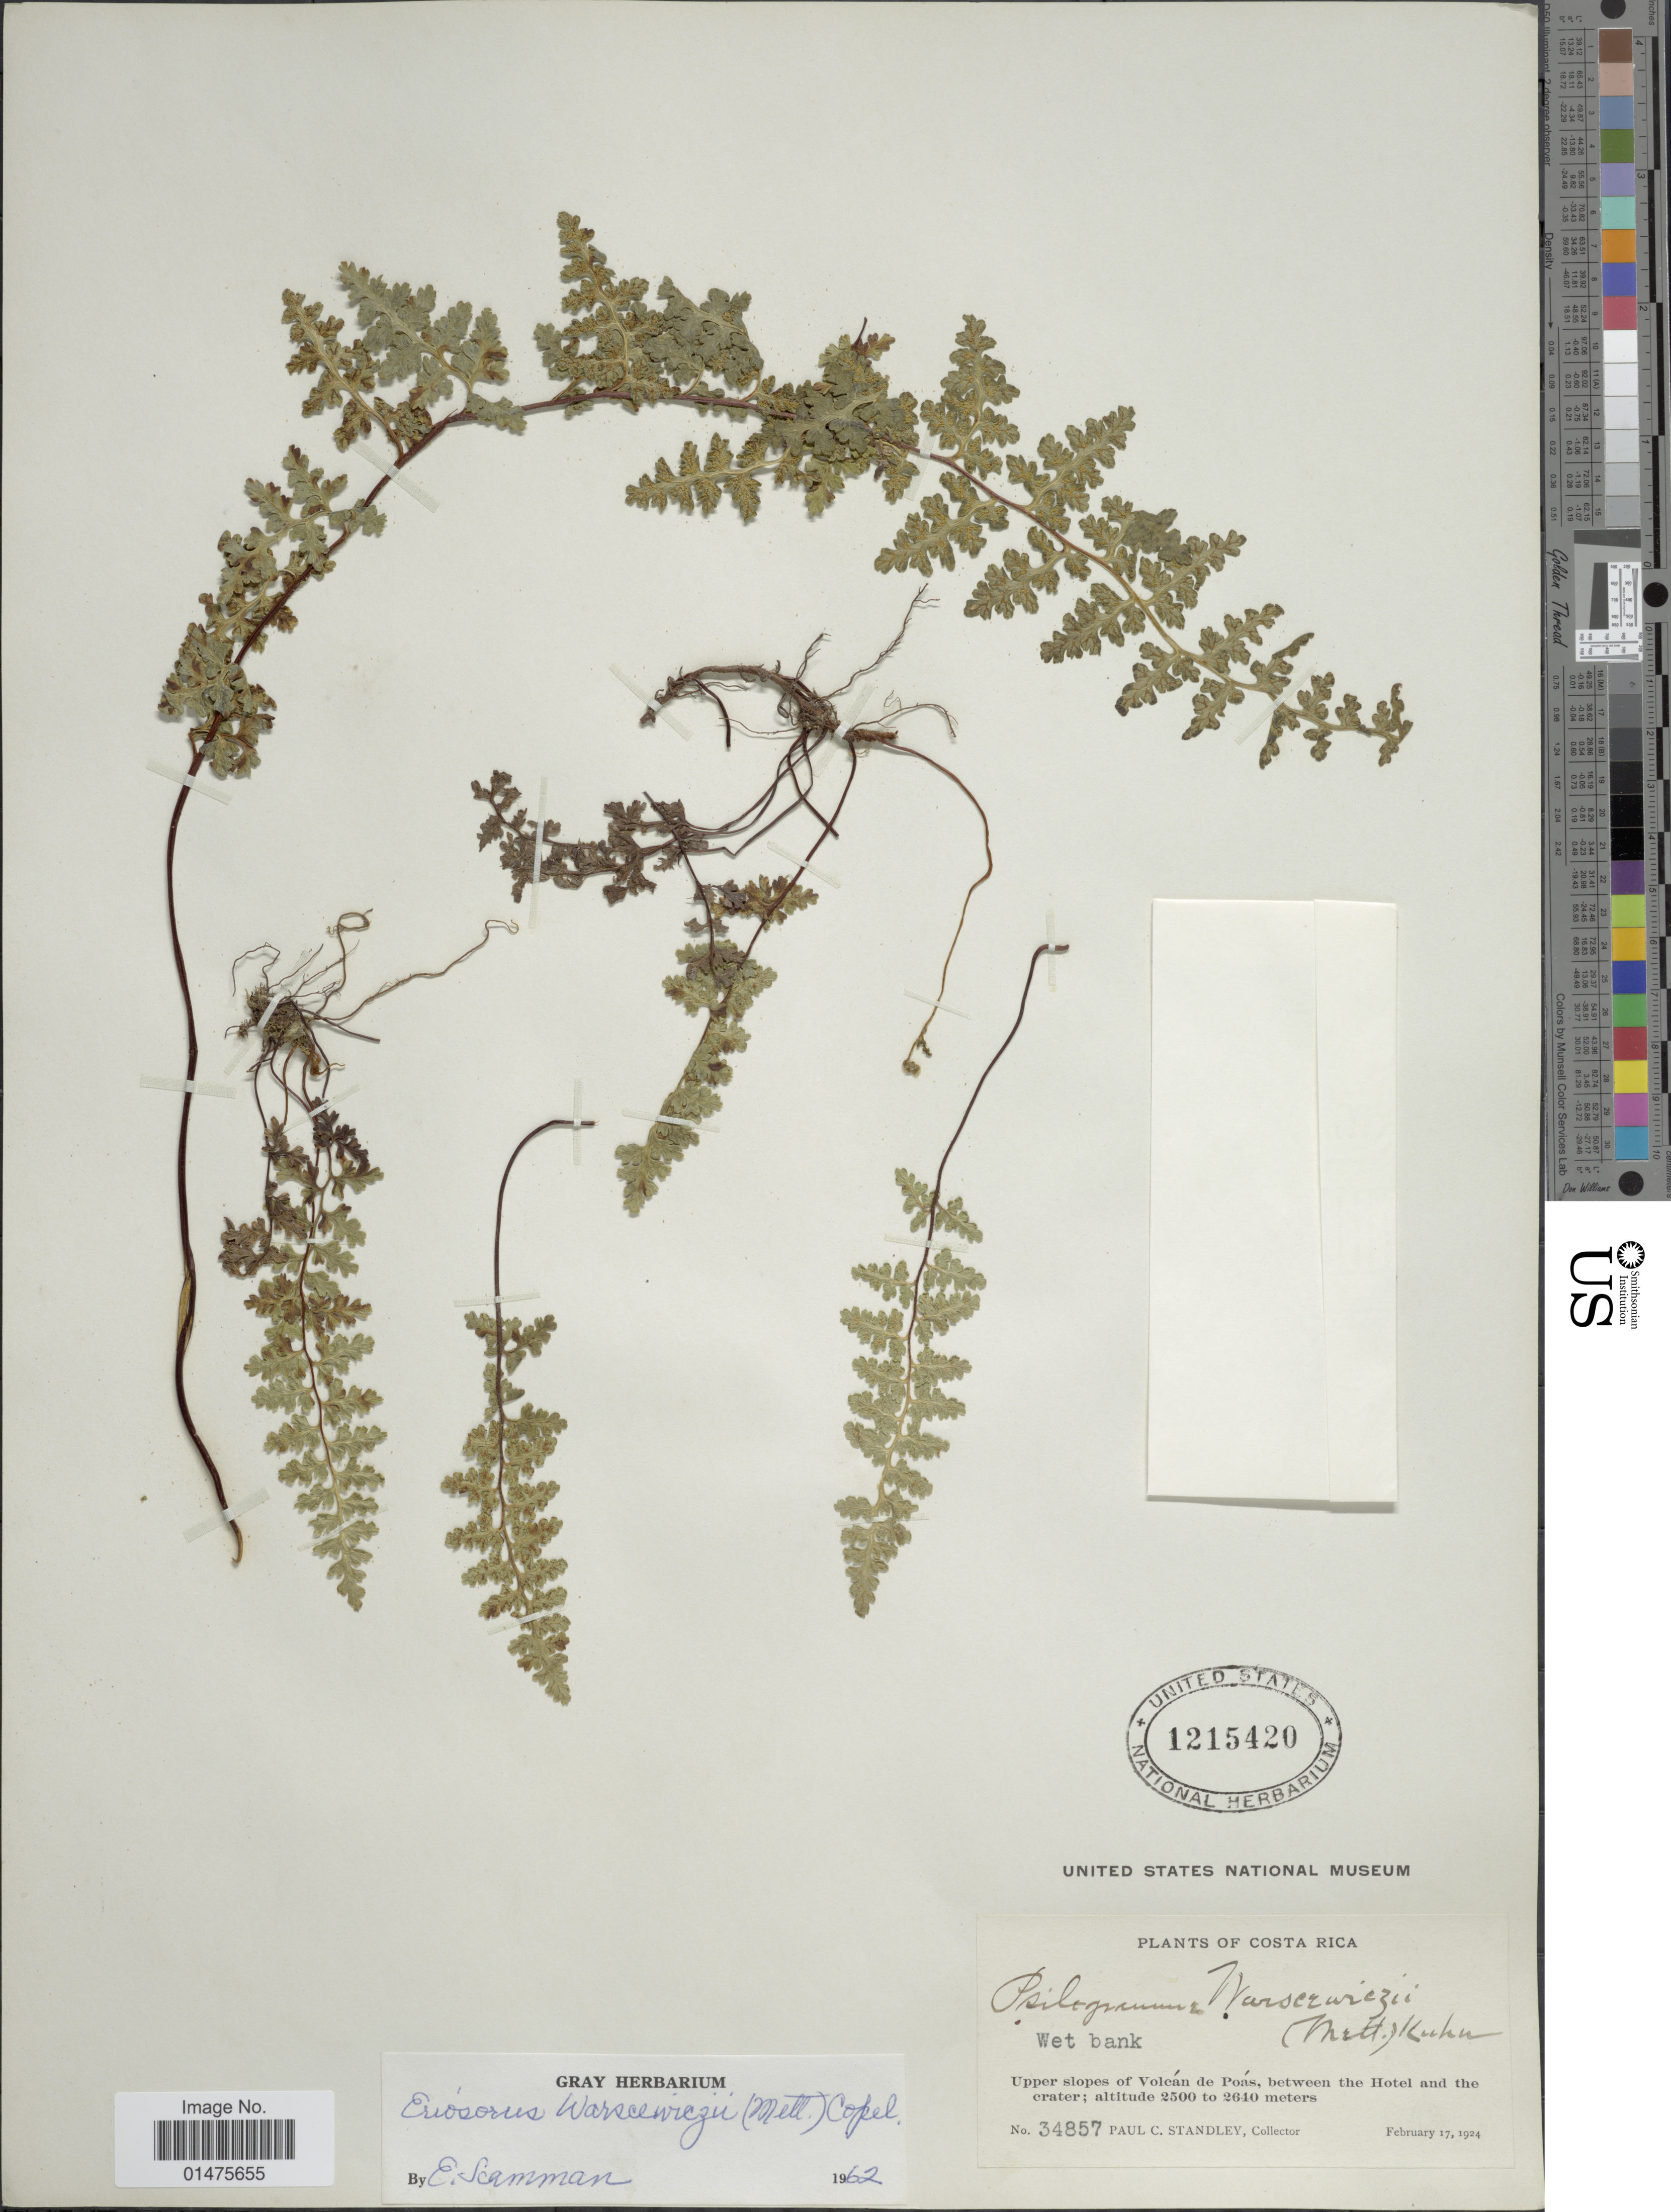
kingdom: Plantae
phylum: Tracheophyta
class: Polypodiopsida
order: Polypodiales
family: Pteridaceae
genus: Jamesonia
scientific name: Jamesonia warscewiczii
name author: (Mett.) Christenh.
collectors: P. C. Standley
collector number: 34857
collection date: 1924-02-17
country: Costa Rica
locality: Upper slopes of Volcán de Poás, between the Hotel and the crater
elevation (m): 2500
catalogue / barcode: US 1215420